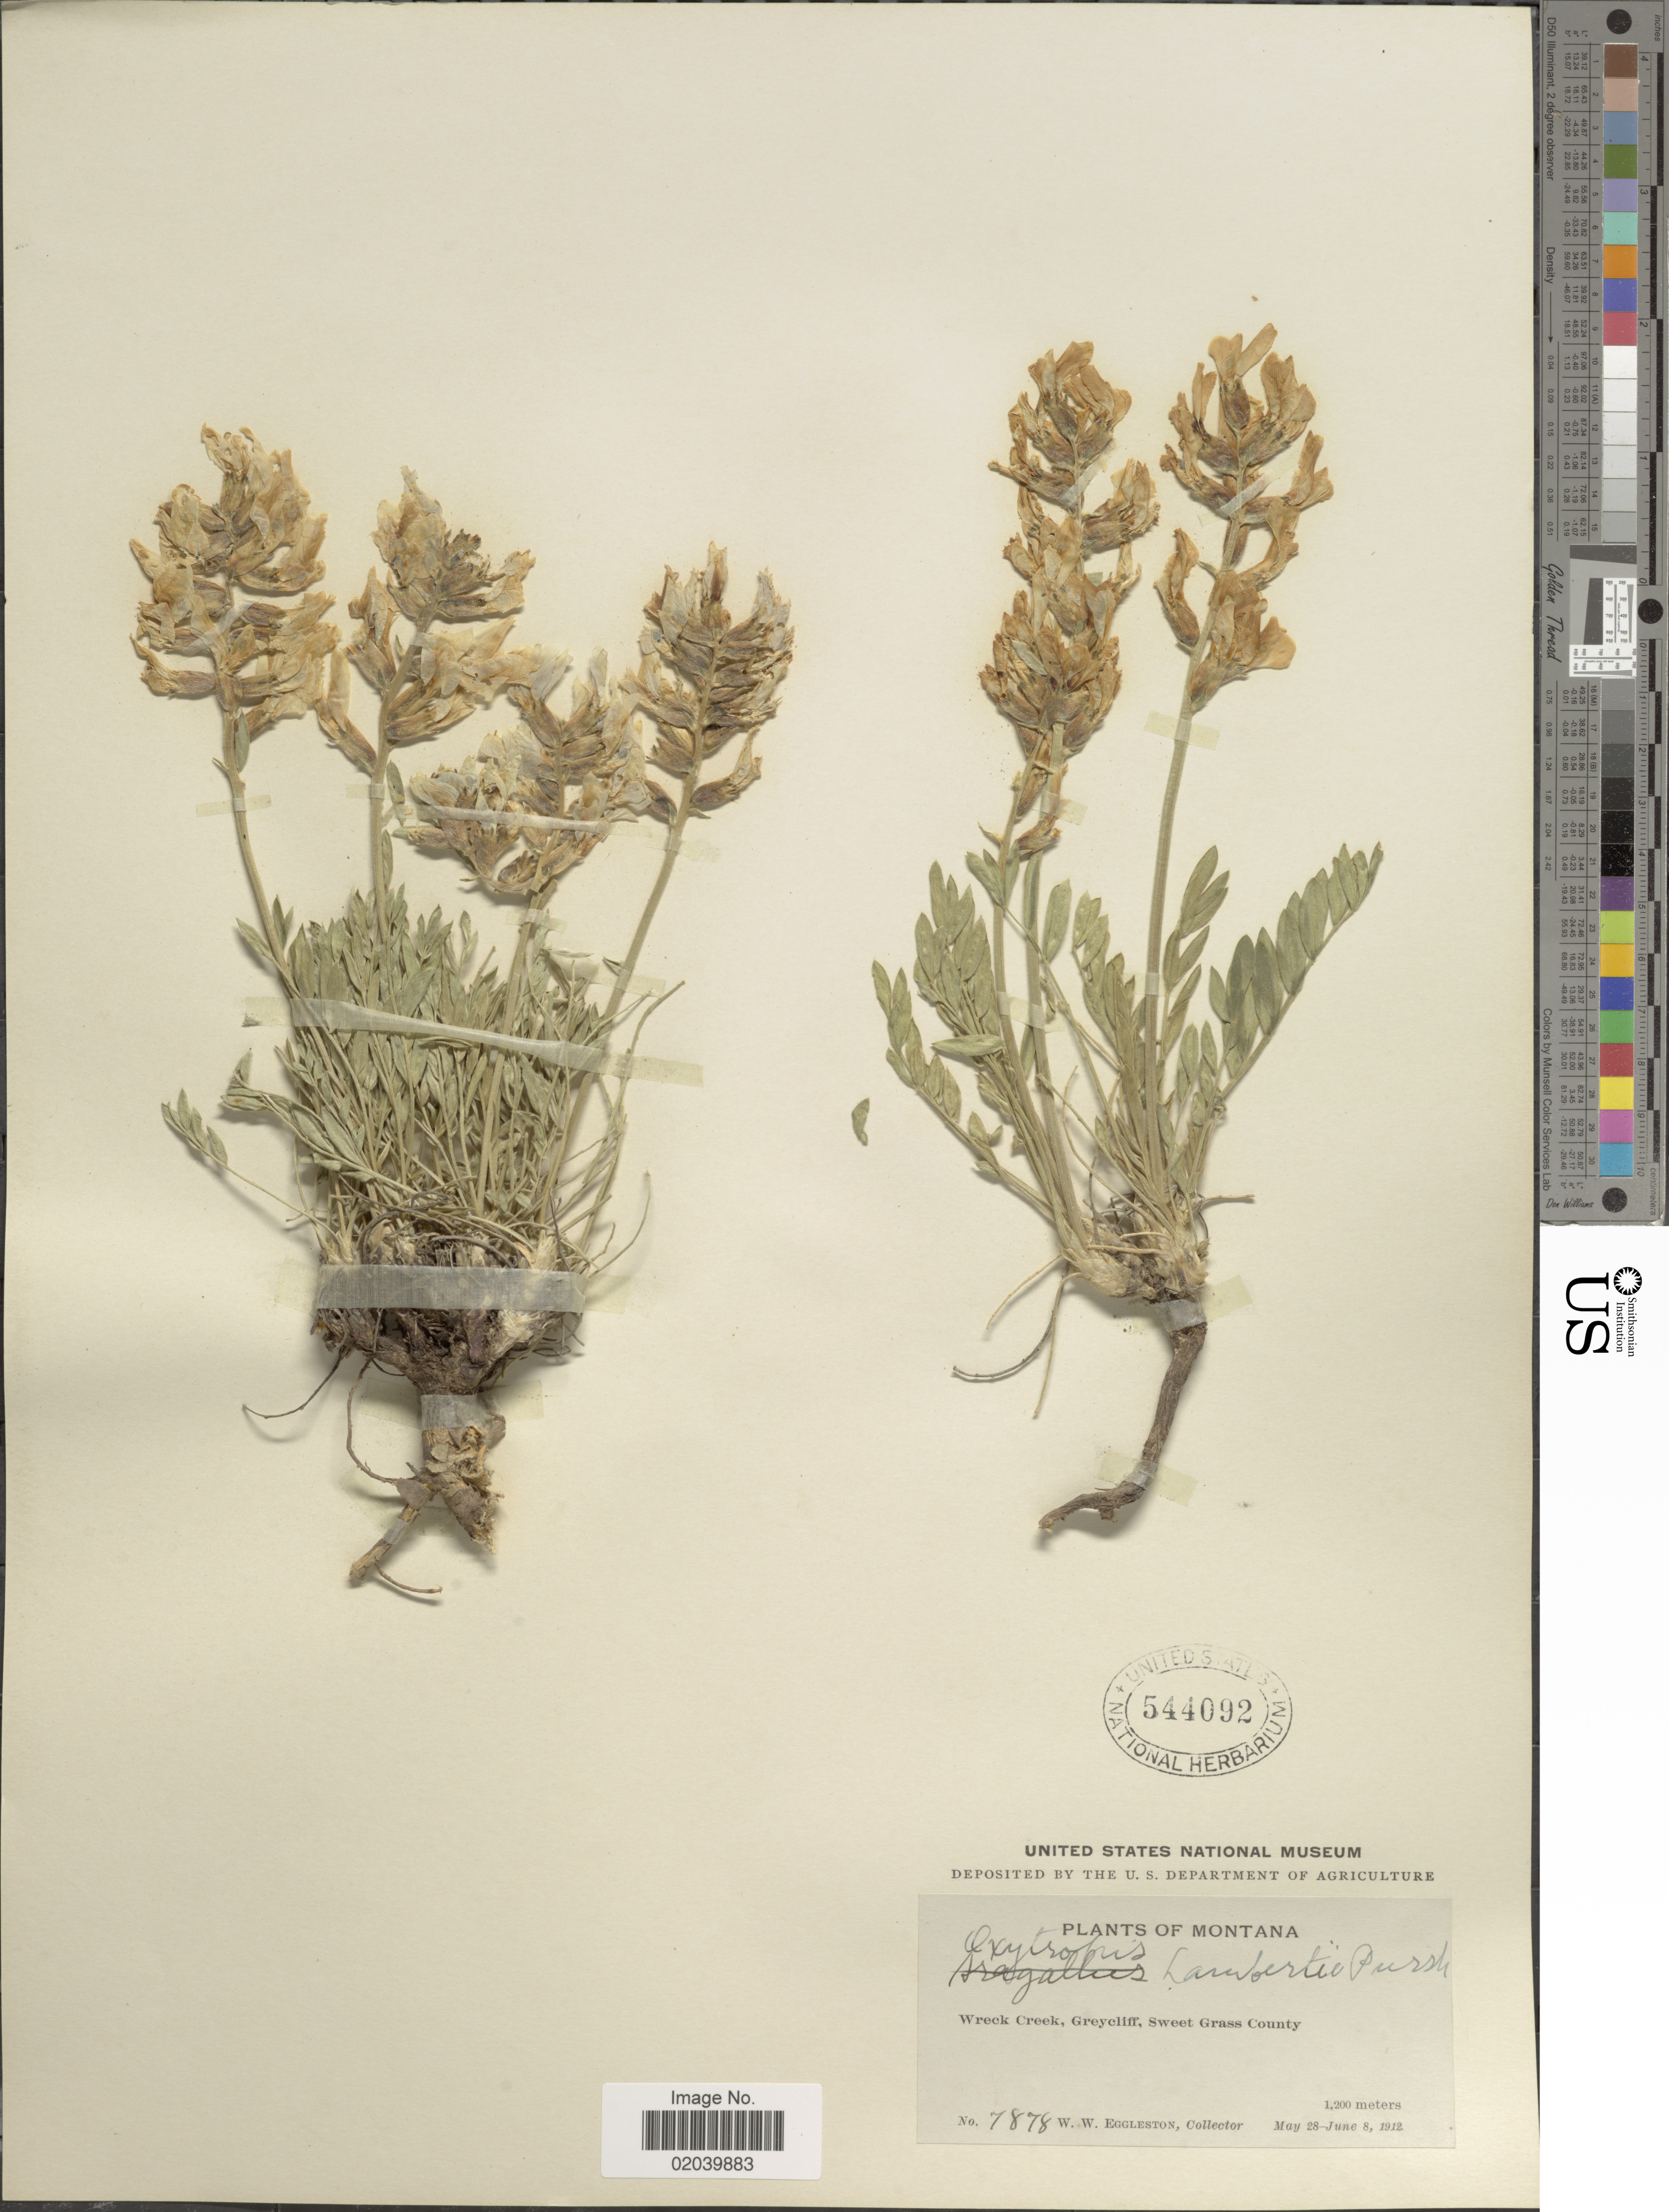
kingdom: Plantae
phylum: Tracheophyta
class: Magnoliopsida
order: Fabales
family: Fabaceae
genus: Oxytropis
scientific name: Oxytropis lambertii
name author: Pursh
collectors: W. W. Eggleston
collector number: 7878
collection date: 1912-05-28/1912-06-08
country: United States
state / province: Montana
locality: Wreck Creek, Greycliff, Sweet Grass County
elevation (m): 1200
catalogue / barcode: US 544092